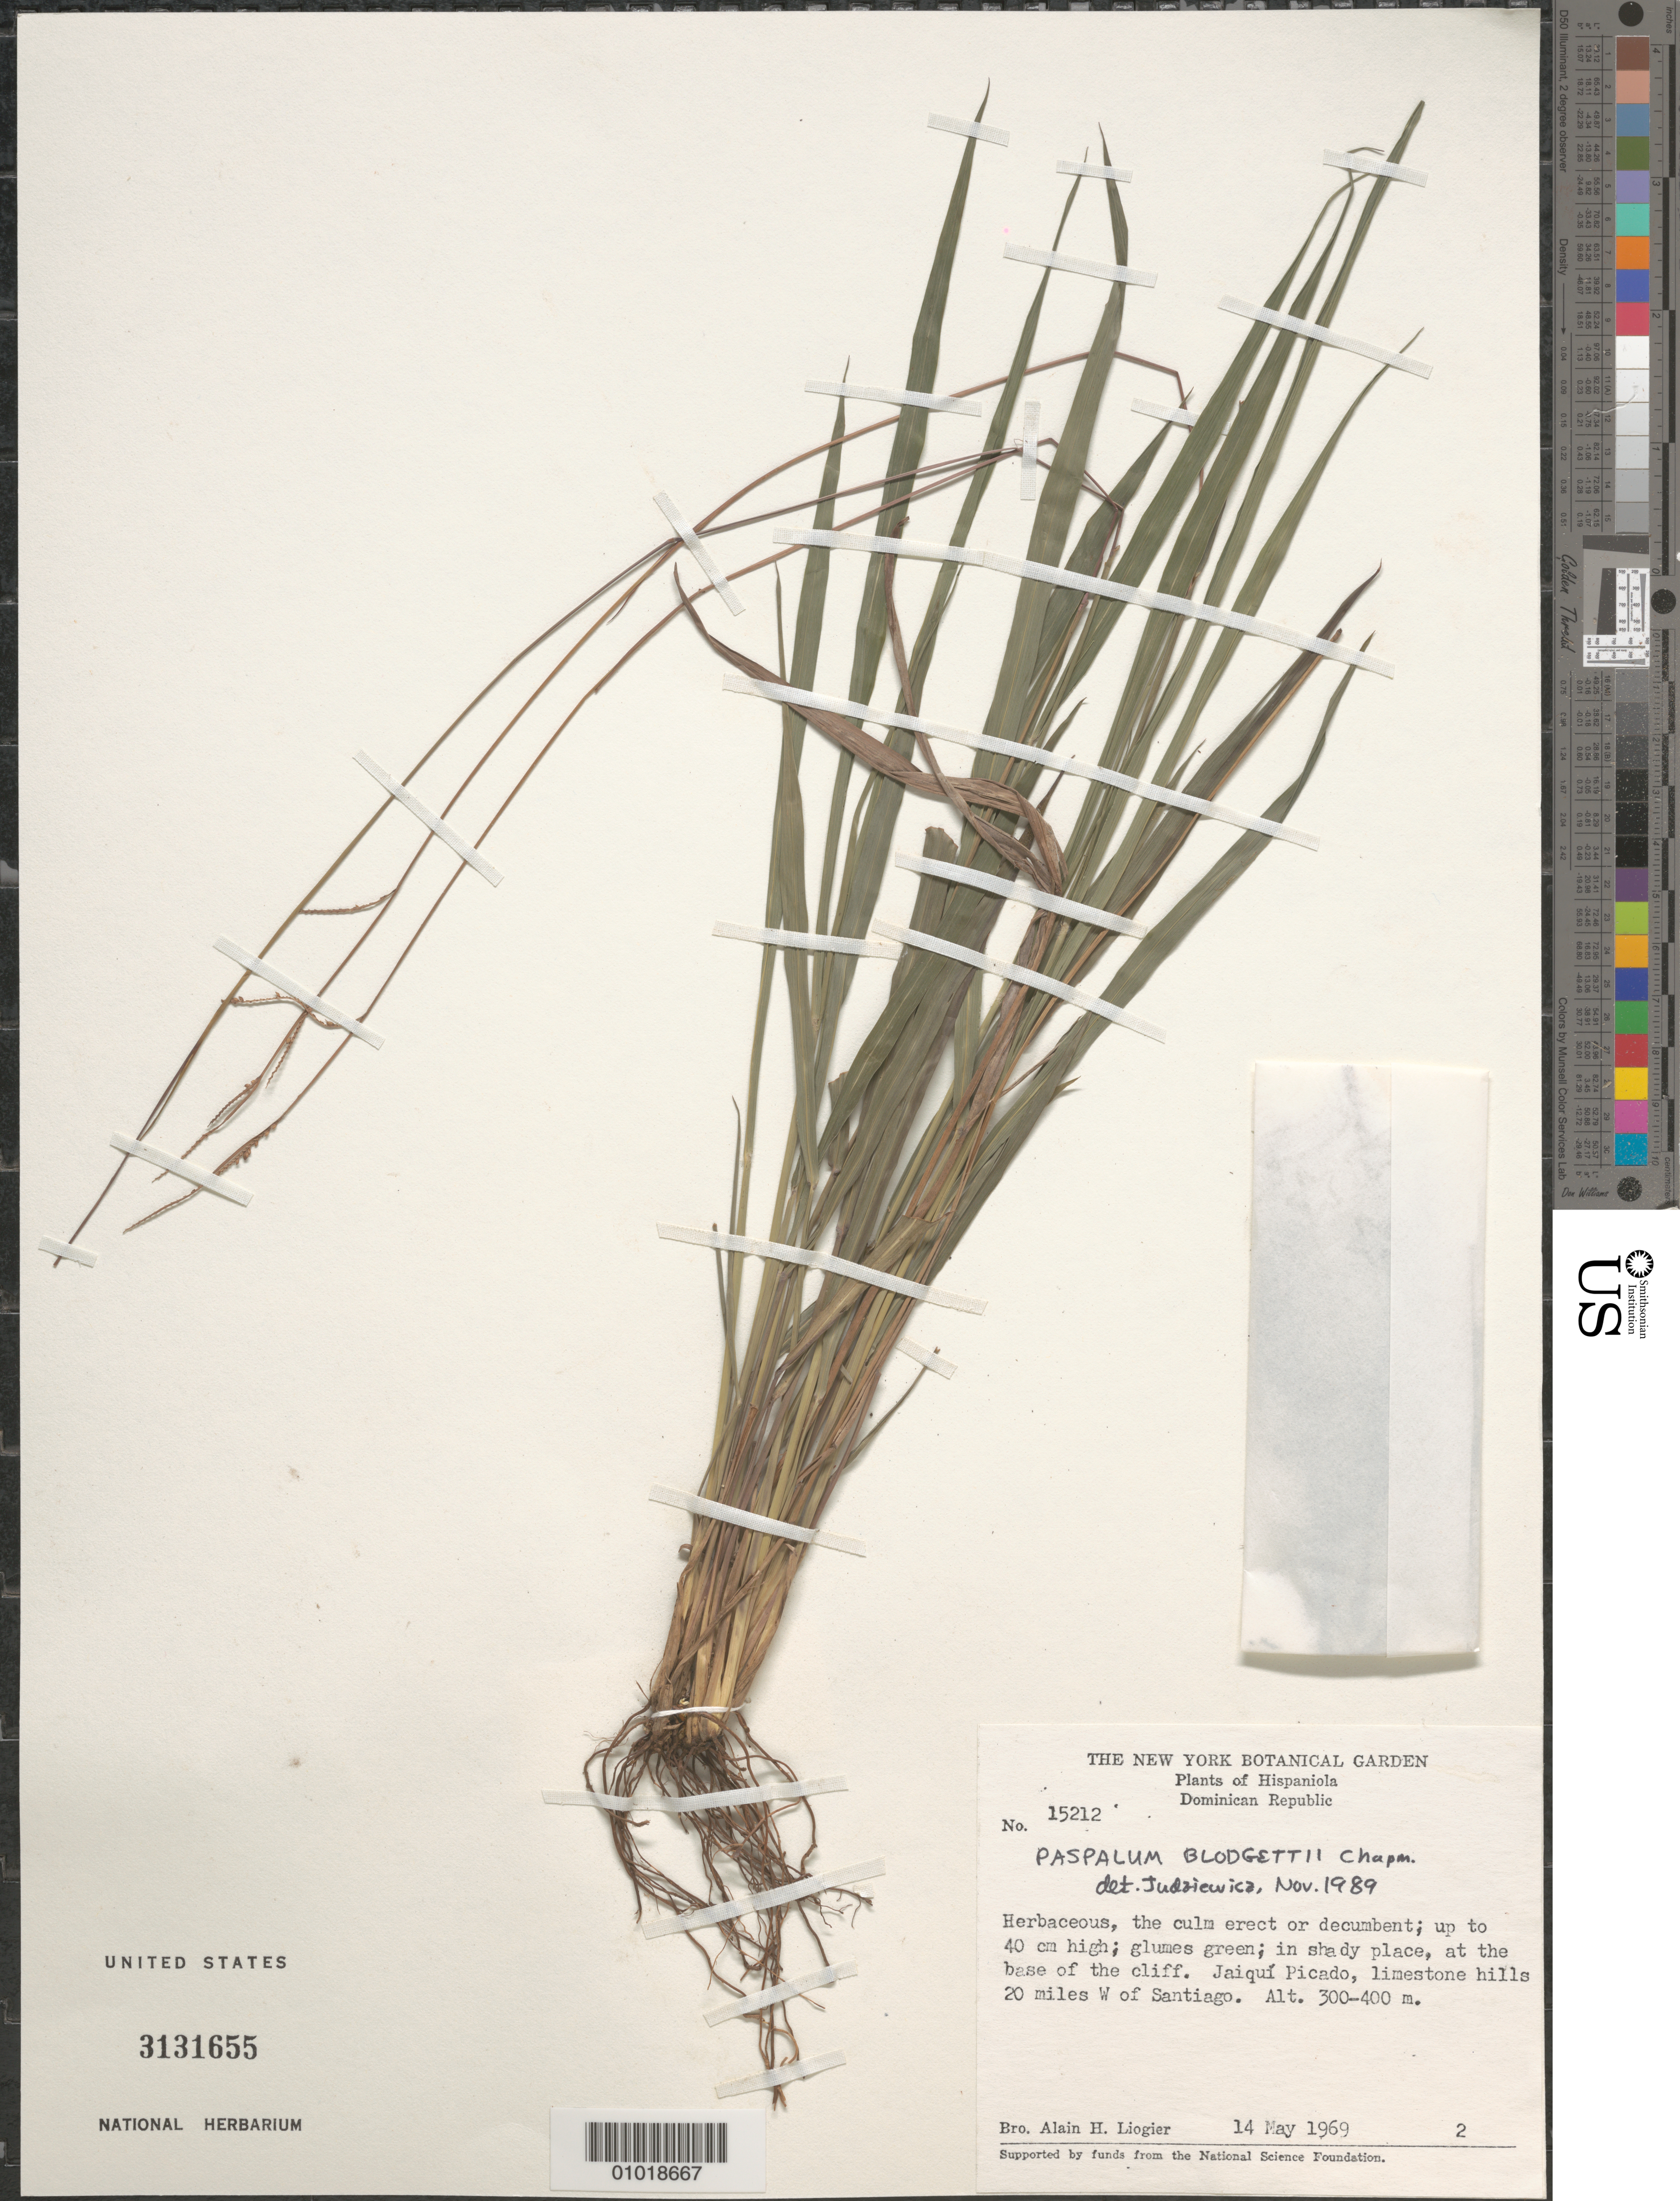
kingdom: Plantae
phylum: Tracheophyta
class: Liliopsida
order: Poales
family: Poaceae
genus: Paspalum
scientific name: Paspalum blodgettii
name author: Chapm.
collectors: A. H. Liogier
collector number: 15212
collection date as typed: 14 May 1969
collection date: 1969-05-14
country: Dominican Republic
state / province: Santiago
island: Hispaniola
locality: At the base of the cliff. Jaiqui Picado, limestone hills 20 mi W of Santiago.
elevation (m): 300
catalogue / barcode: US 3131655